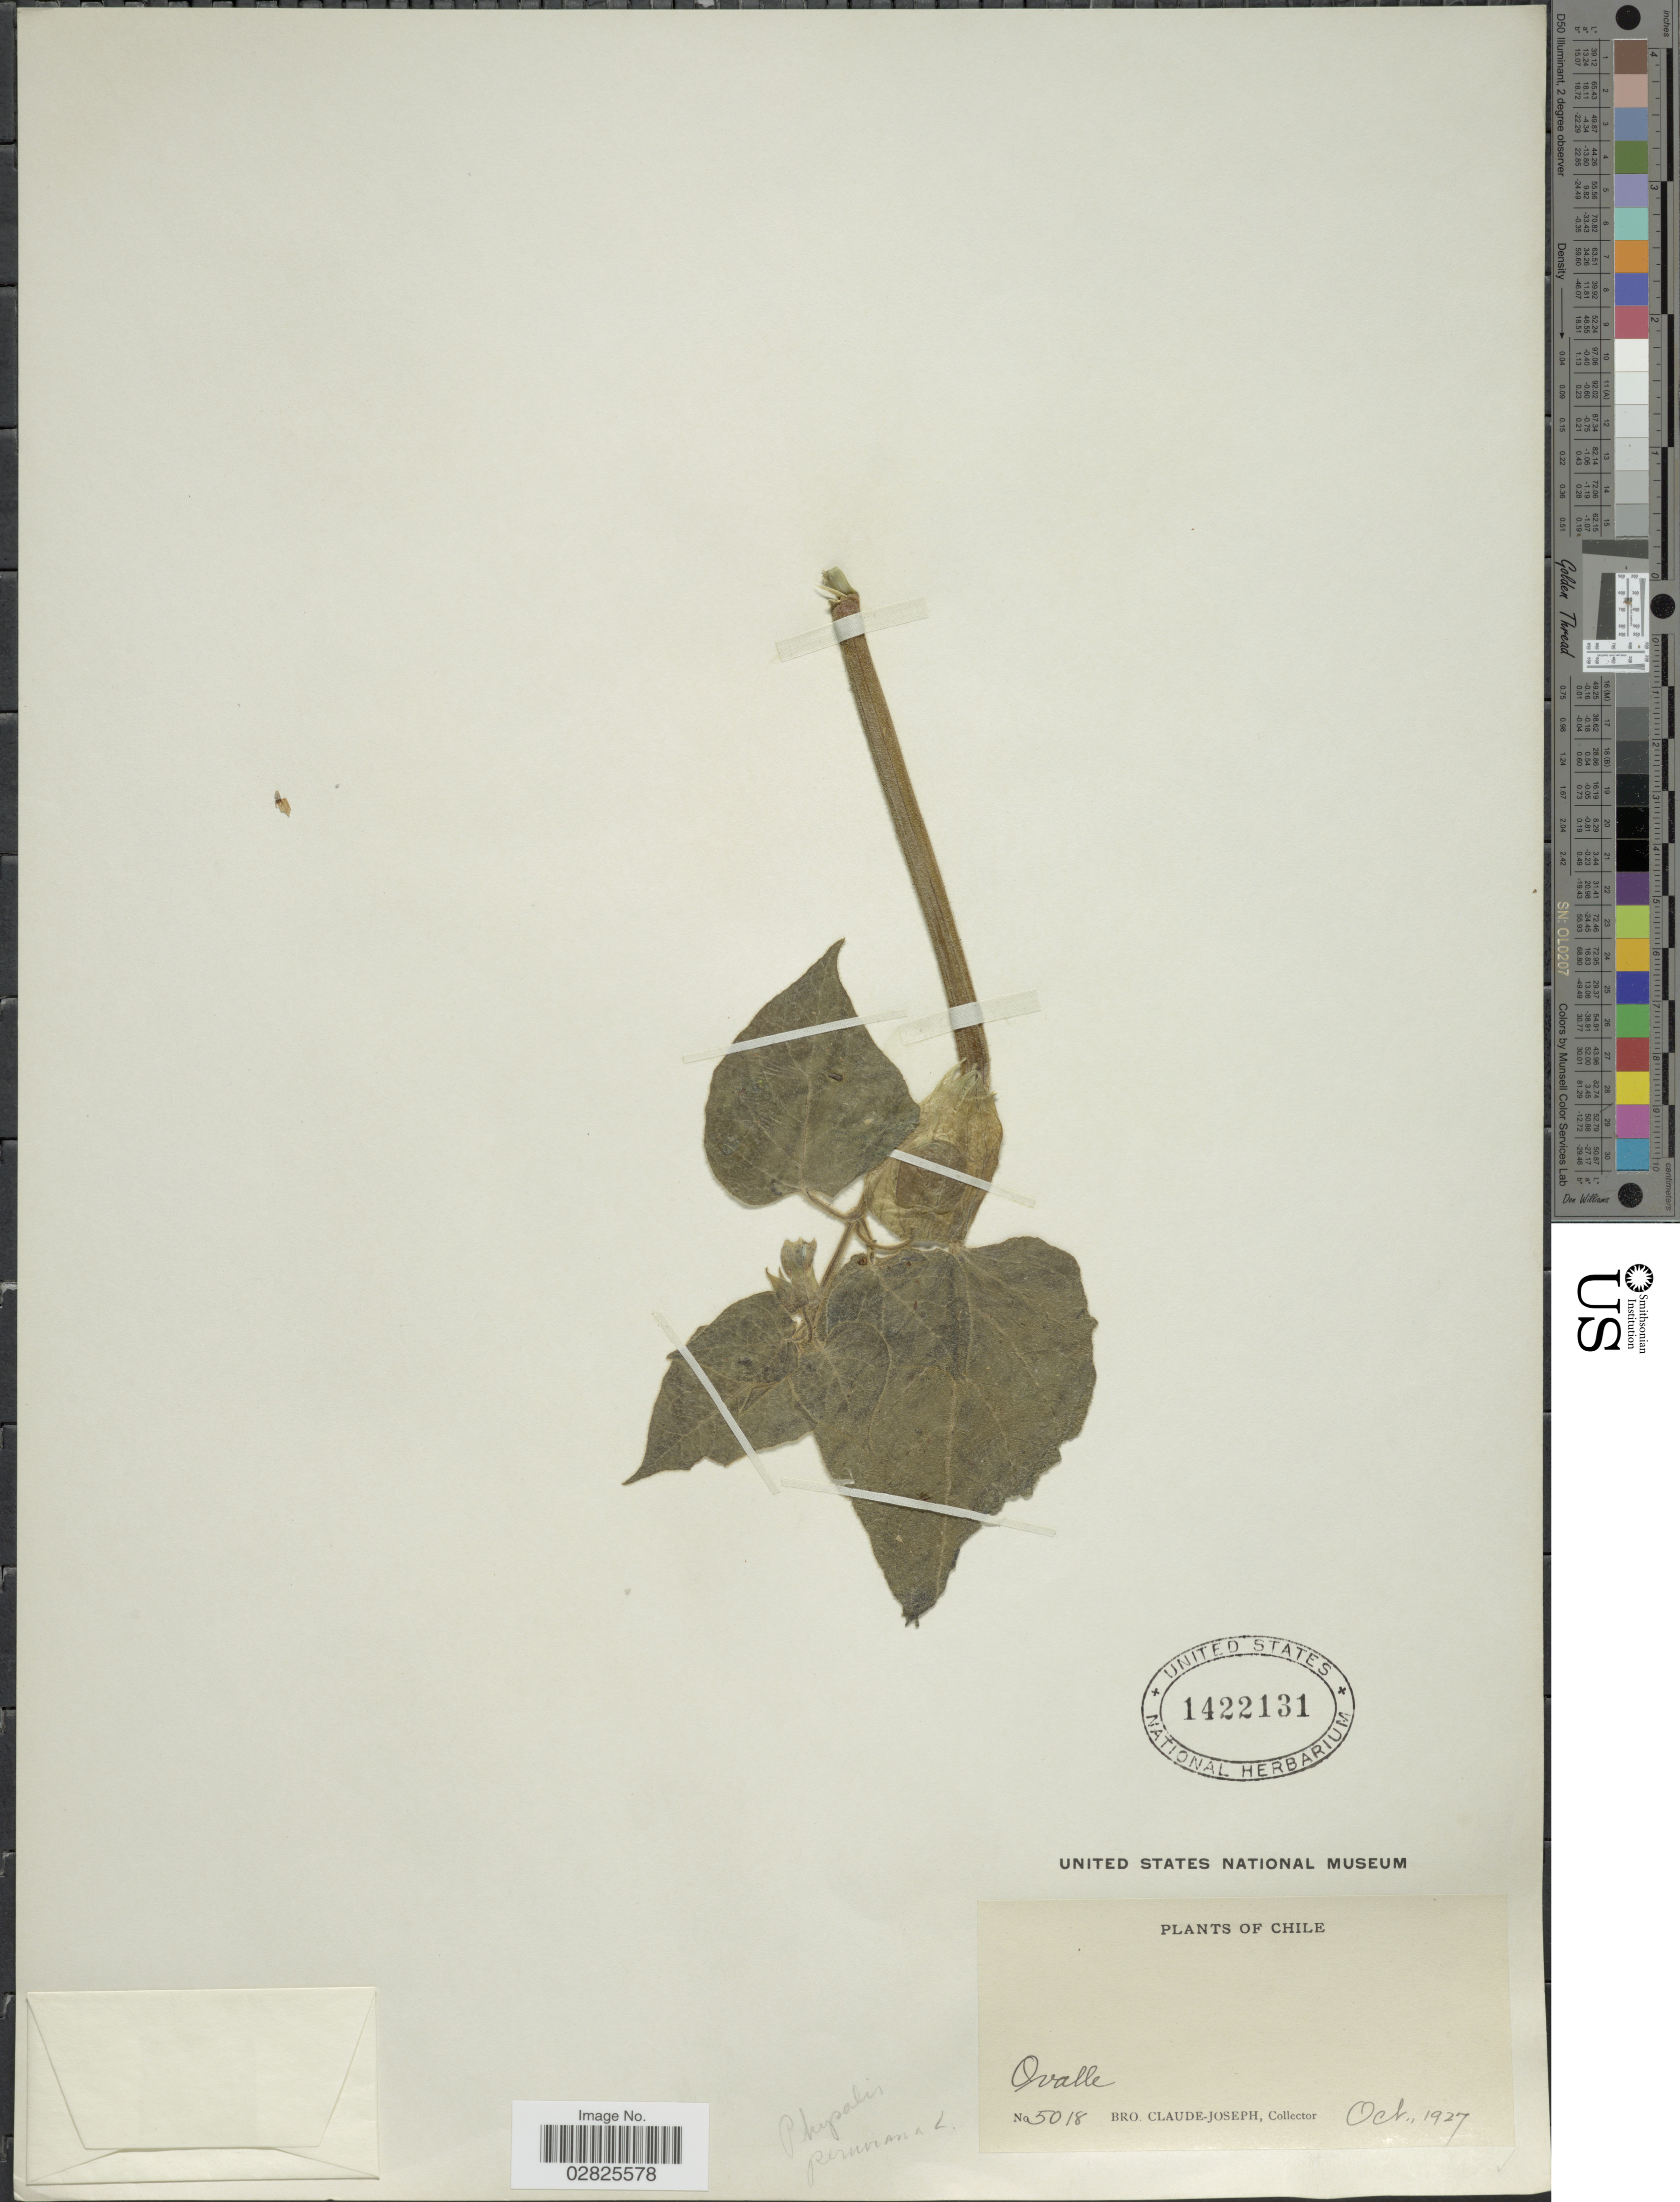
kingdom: Plantae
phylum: Tracheophyta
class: Magnoliopsida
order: Solanales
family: Solanaceae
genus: Physalis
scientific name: Physalis peruviana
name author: L.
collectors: Bro. Claude-Joseph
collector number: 5018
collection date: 1927-10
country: Chile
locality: Ovalle.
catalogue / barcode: US 1422131